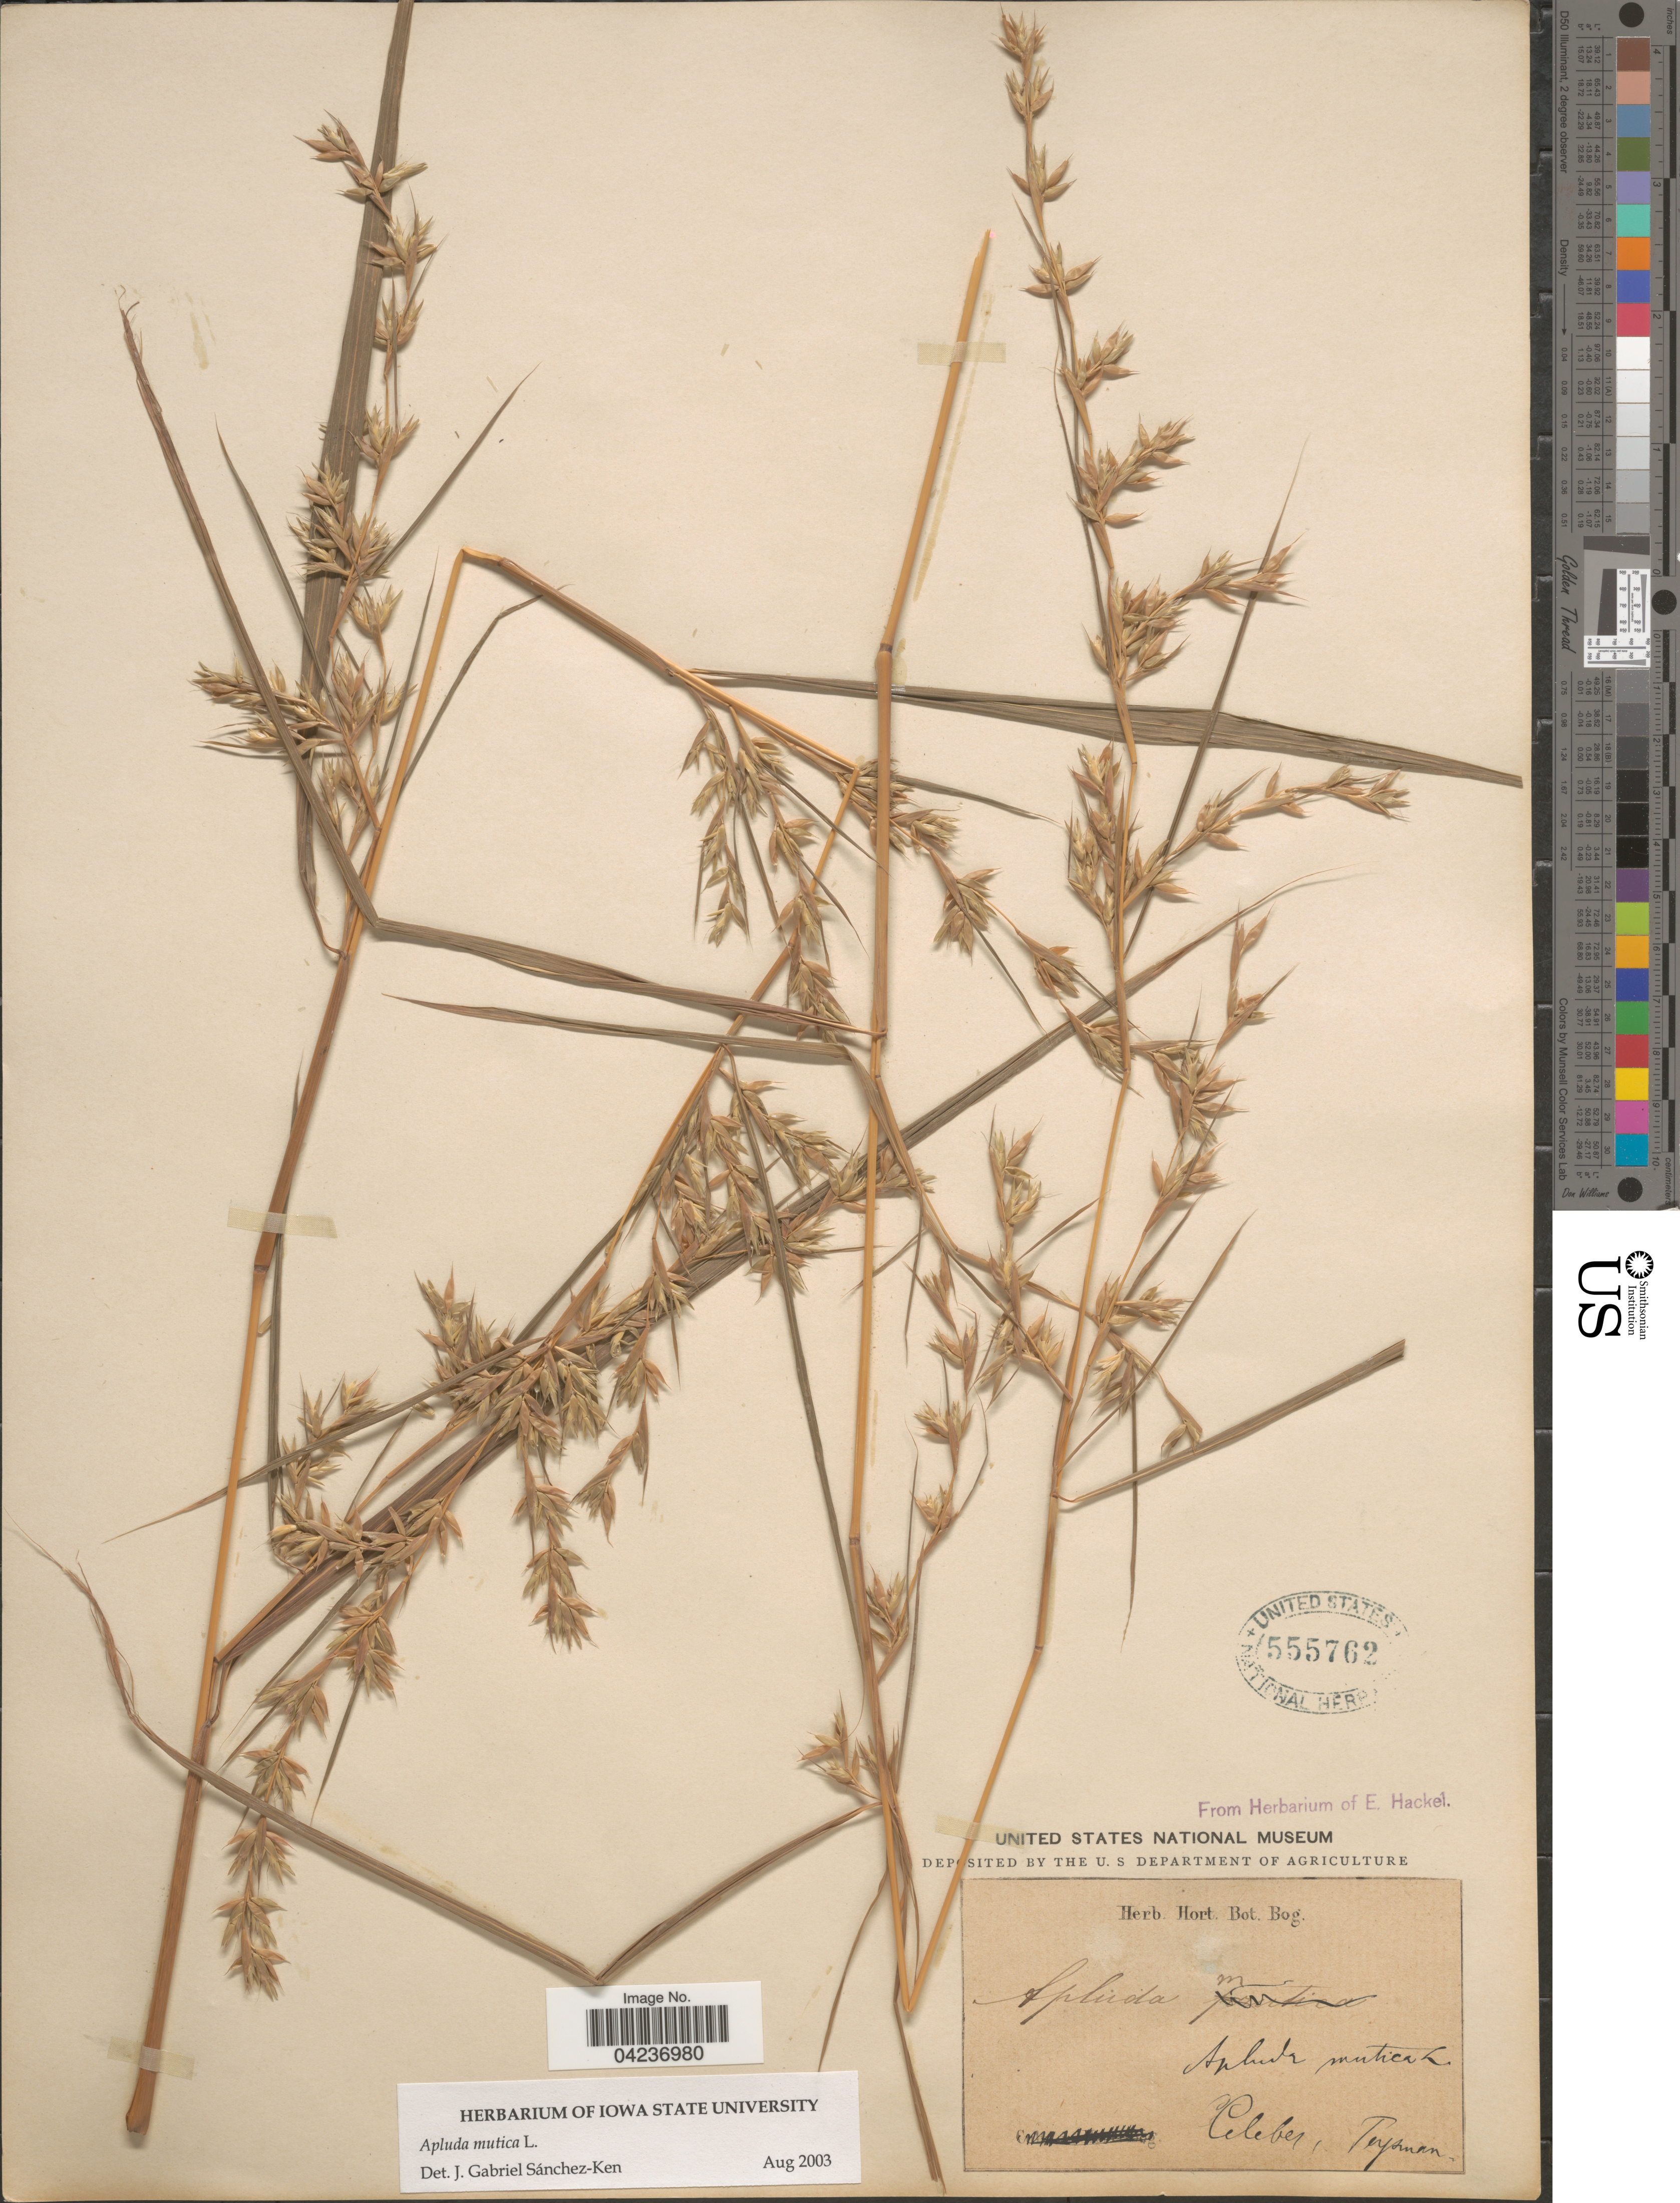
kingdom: Plantae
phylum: Tracheophyta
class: Liliopsida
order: Poales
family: Poaceae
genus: Apluda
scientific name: Apluda mutica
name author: L.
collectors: Teysmann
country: Indonesia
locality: Celebes.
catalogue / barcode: US 555762